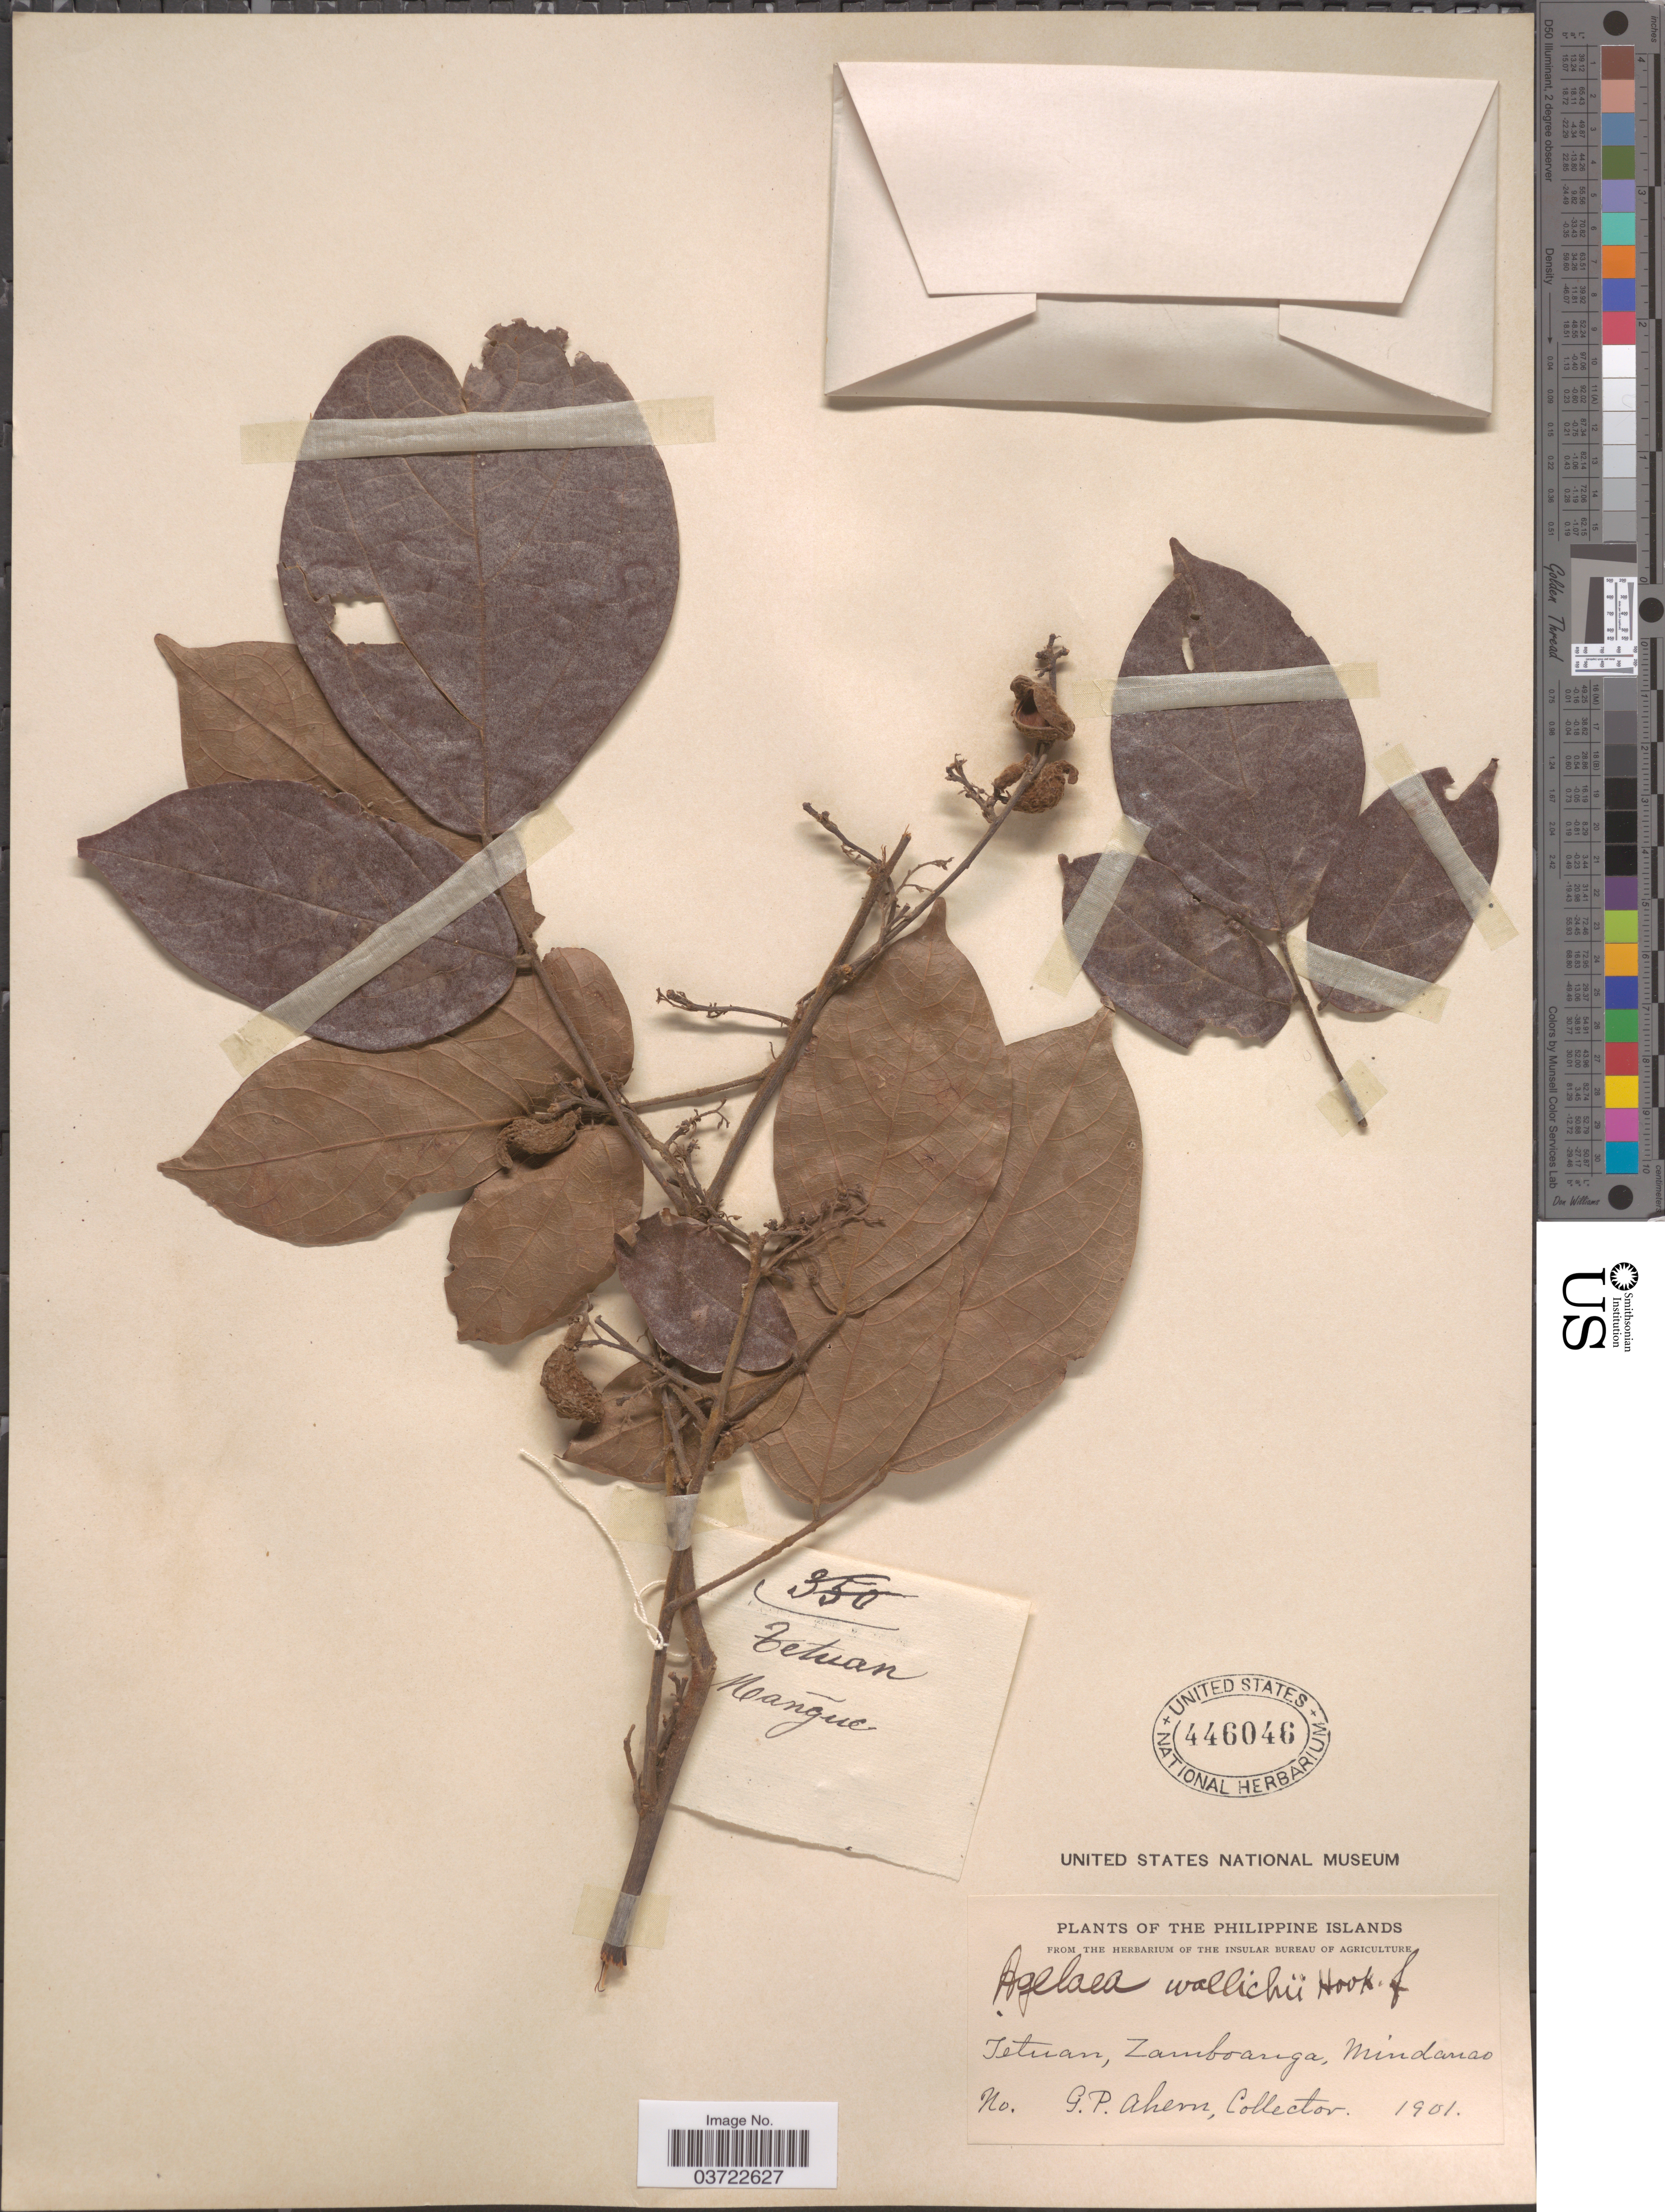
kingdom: Plantae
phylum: Tracheophyta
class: Magnoliopsida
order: Oxalidales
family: Connaraceae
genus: Agelaea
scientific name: Agelaea borneensis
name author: (Hook. f.) Merr.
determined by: Strong, Mark T., (BOT), Smithsonian Institution - National Museum of Natural History (UNITED STATES)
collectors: G. Ahern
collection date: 1901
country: Philippines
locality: The Philippine Islands. Tetuan, Zamboanga, Mindanao.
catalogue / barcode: US 446046